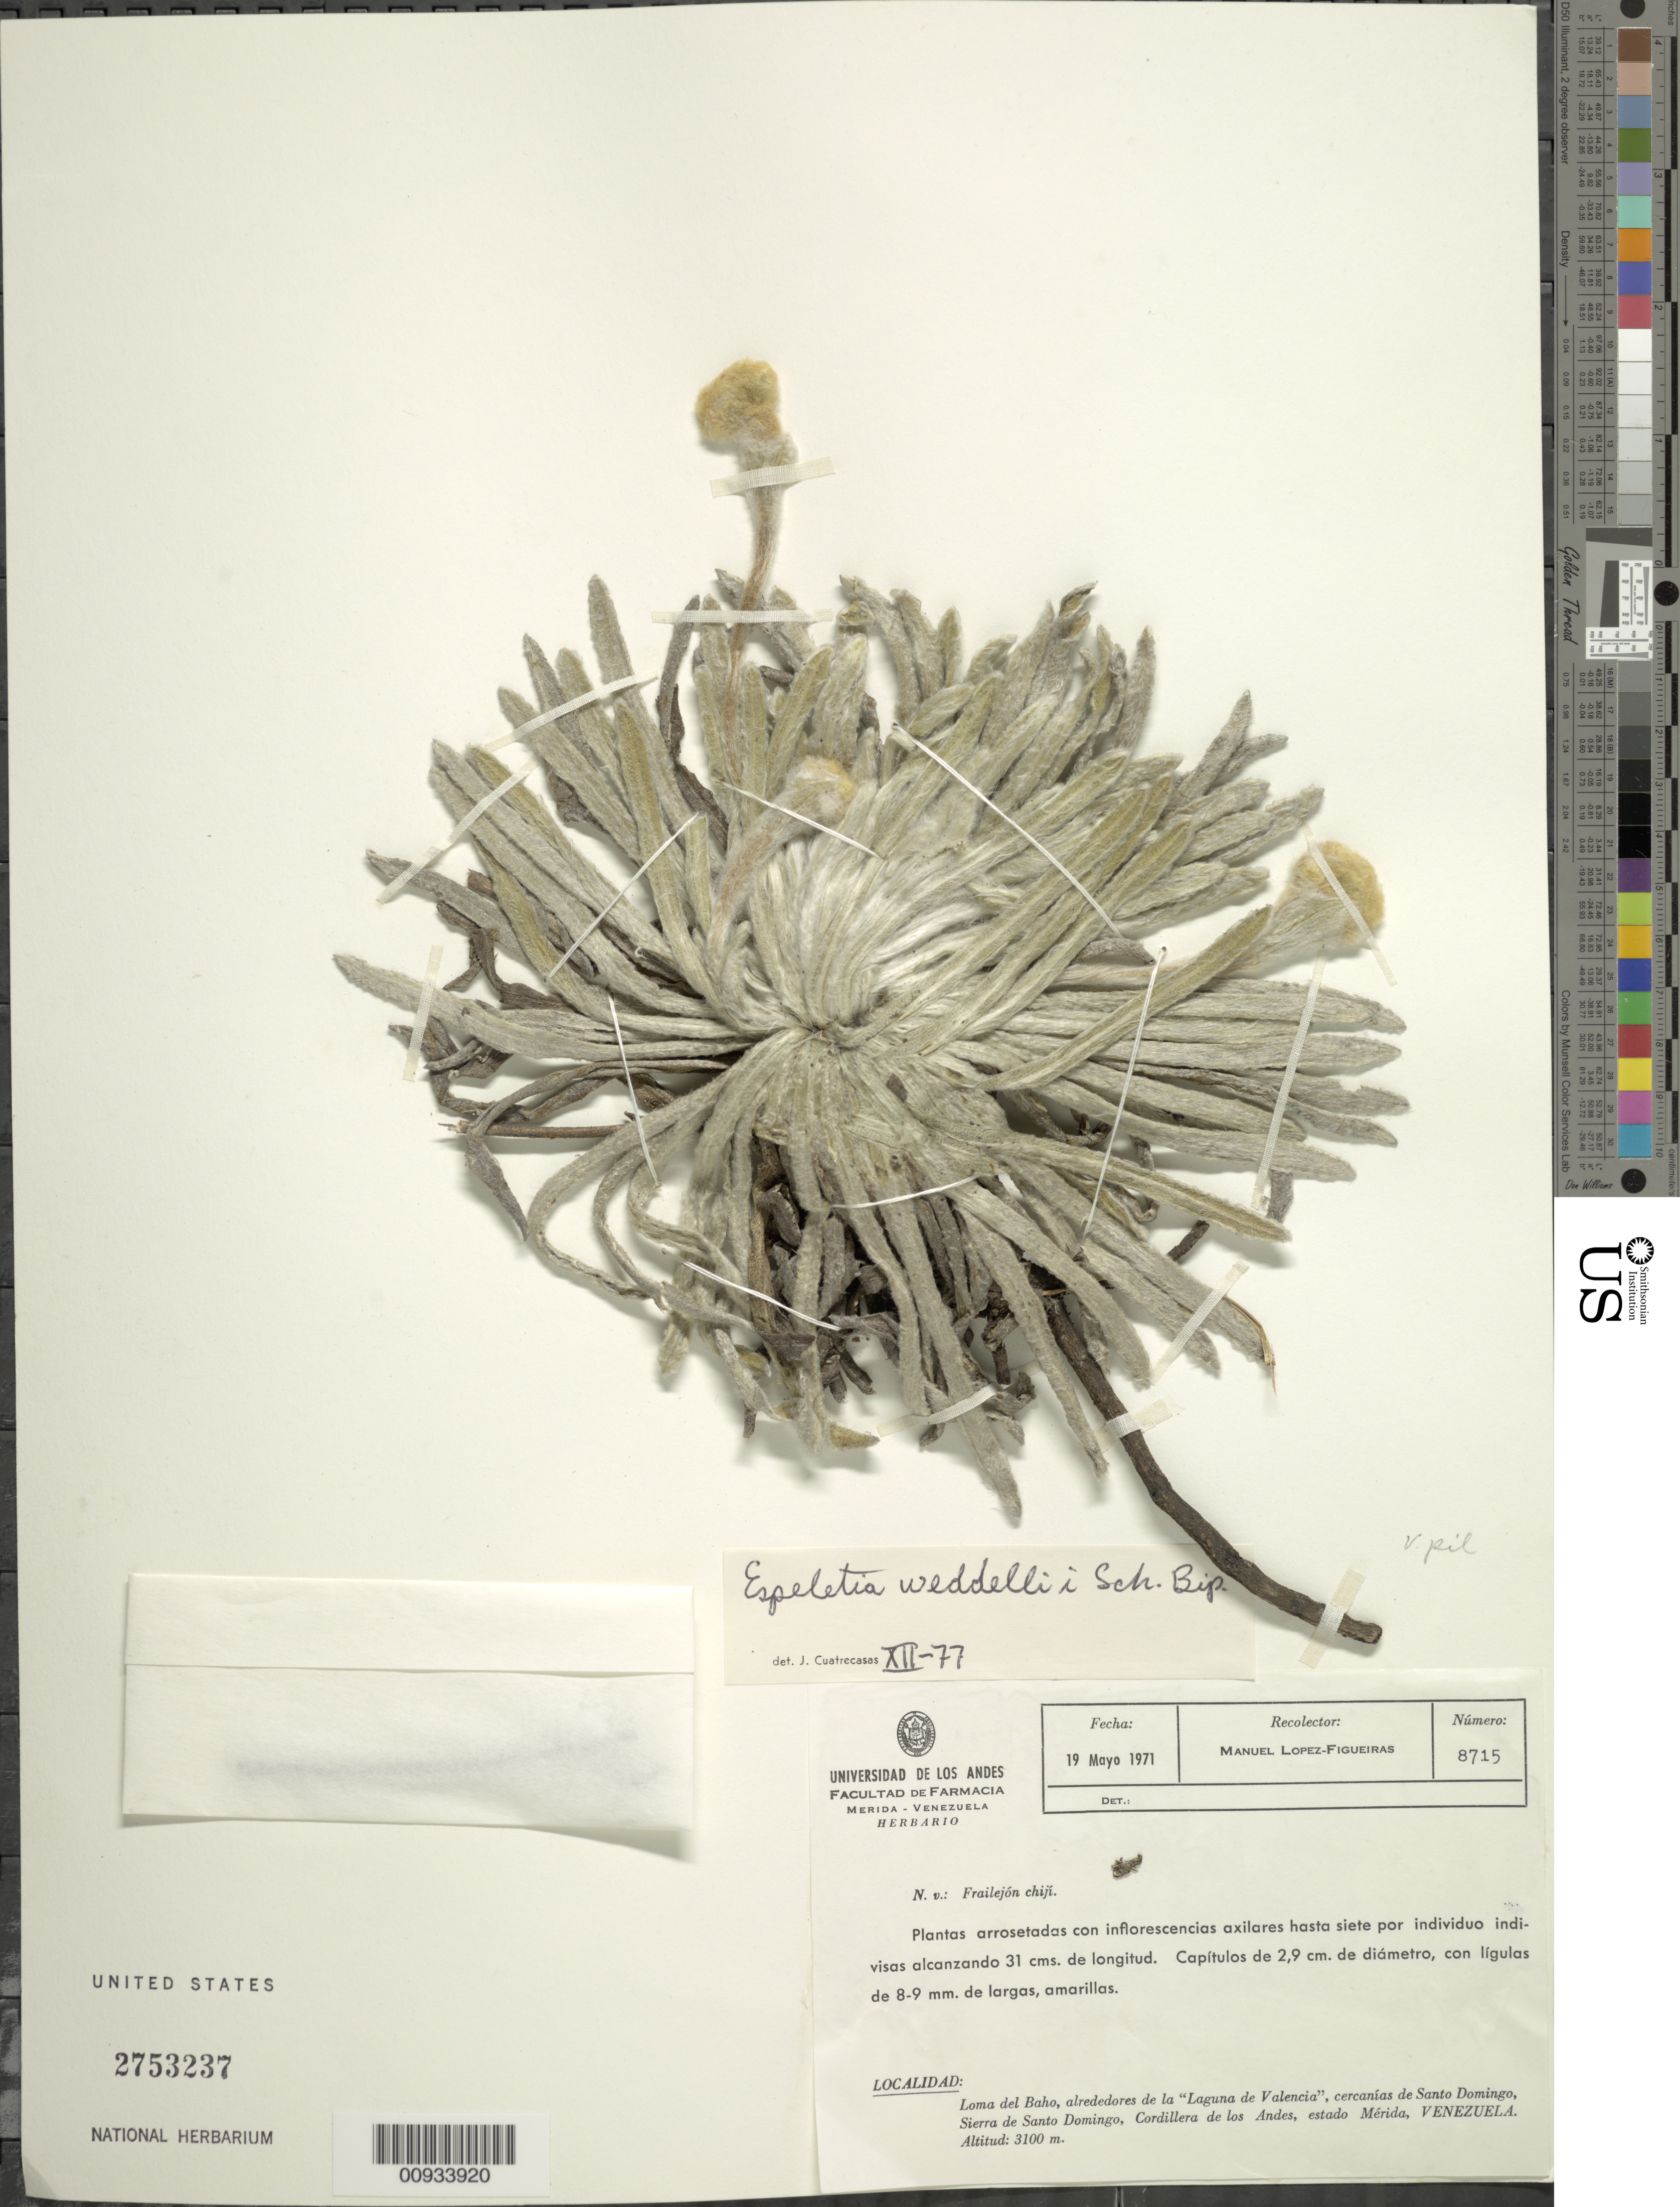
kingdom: Plantae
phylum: Tracheophyta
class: Magnoliopsida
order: Asterales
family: Asteraceae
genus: Espeletia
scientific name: Espeletia weddellii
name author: Sch. Bip. ex Wedd.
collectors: M. López Figueiras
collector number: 8715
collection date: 1971-05-19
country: Venezuela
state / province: Mérida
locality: Loma del Baho, alrededores de la Laguna de Valencia, cercanías de Santo Domingo, Sierra de Santo Domingo, Cordillera de los Andes.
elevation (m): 3100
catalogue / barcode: US 2753237